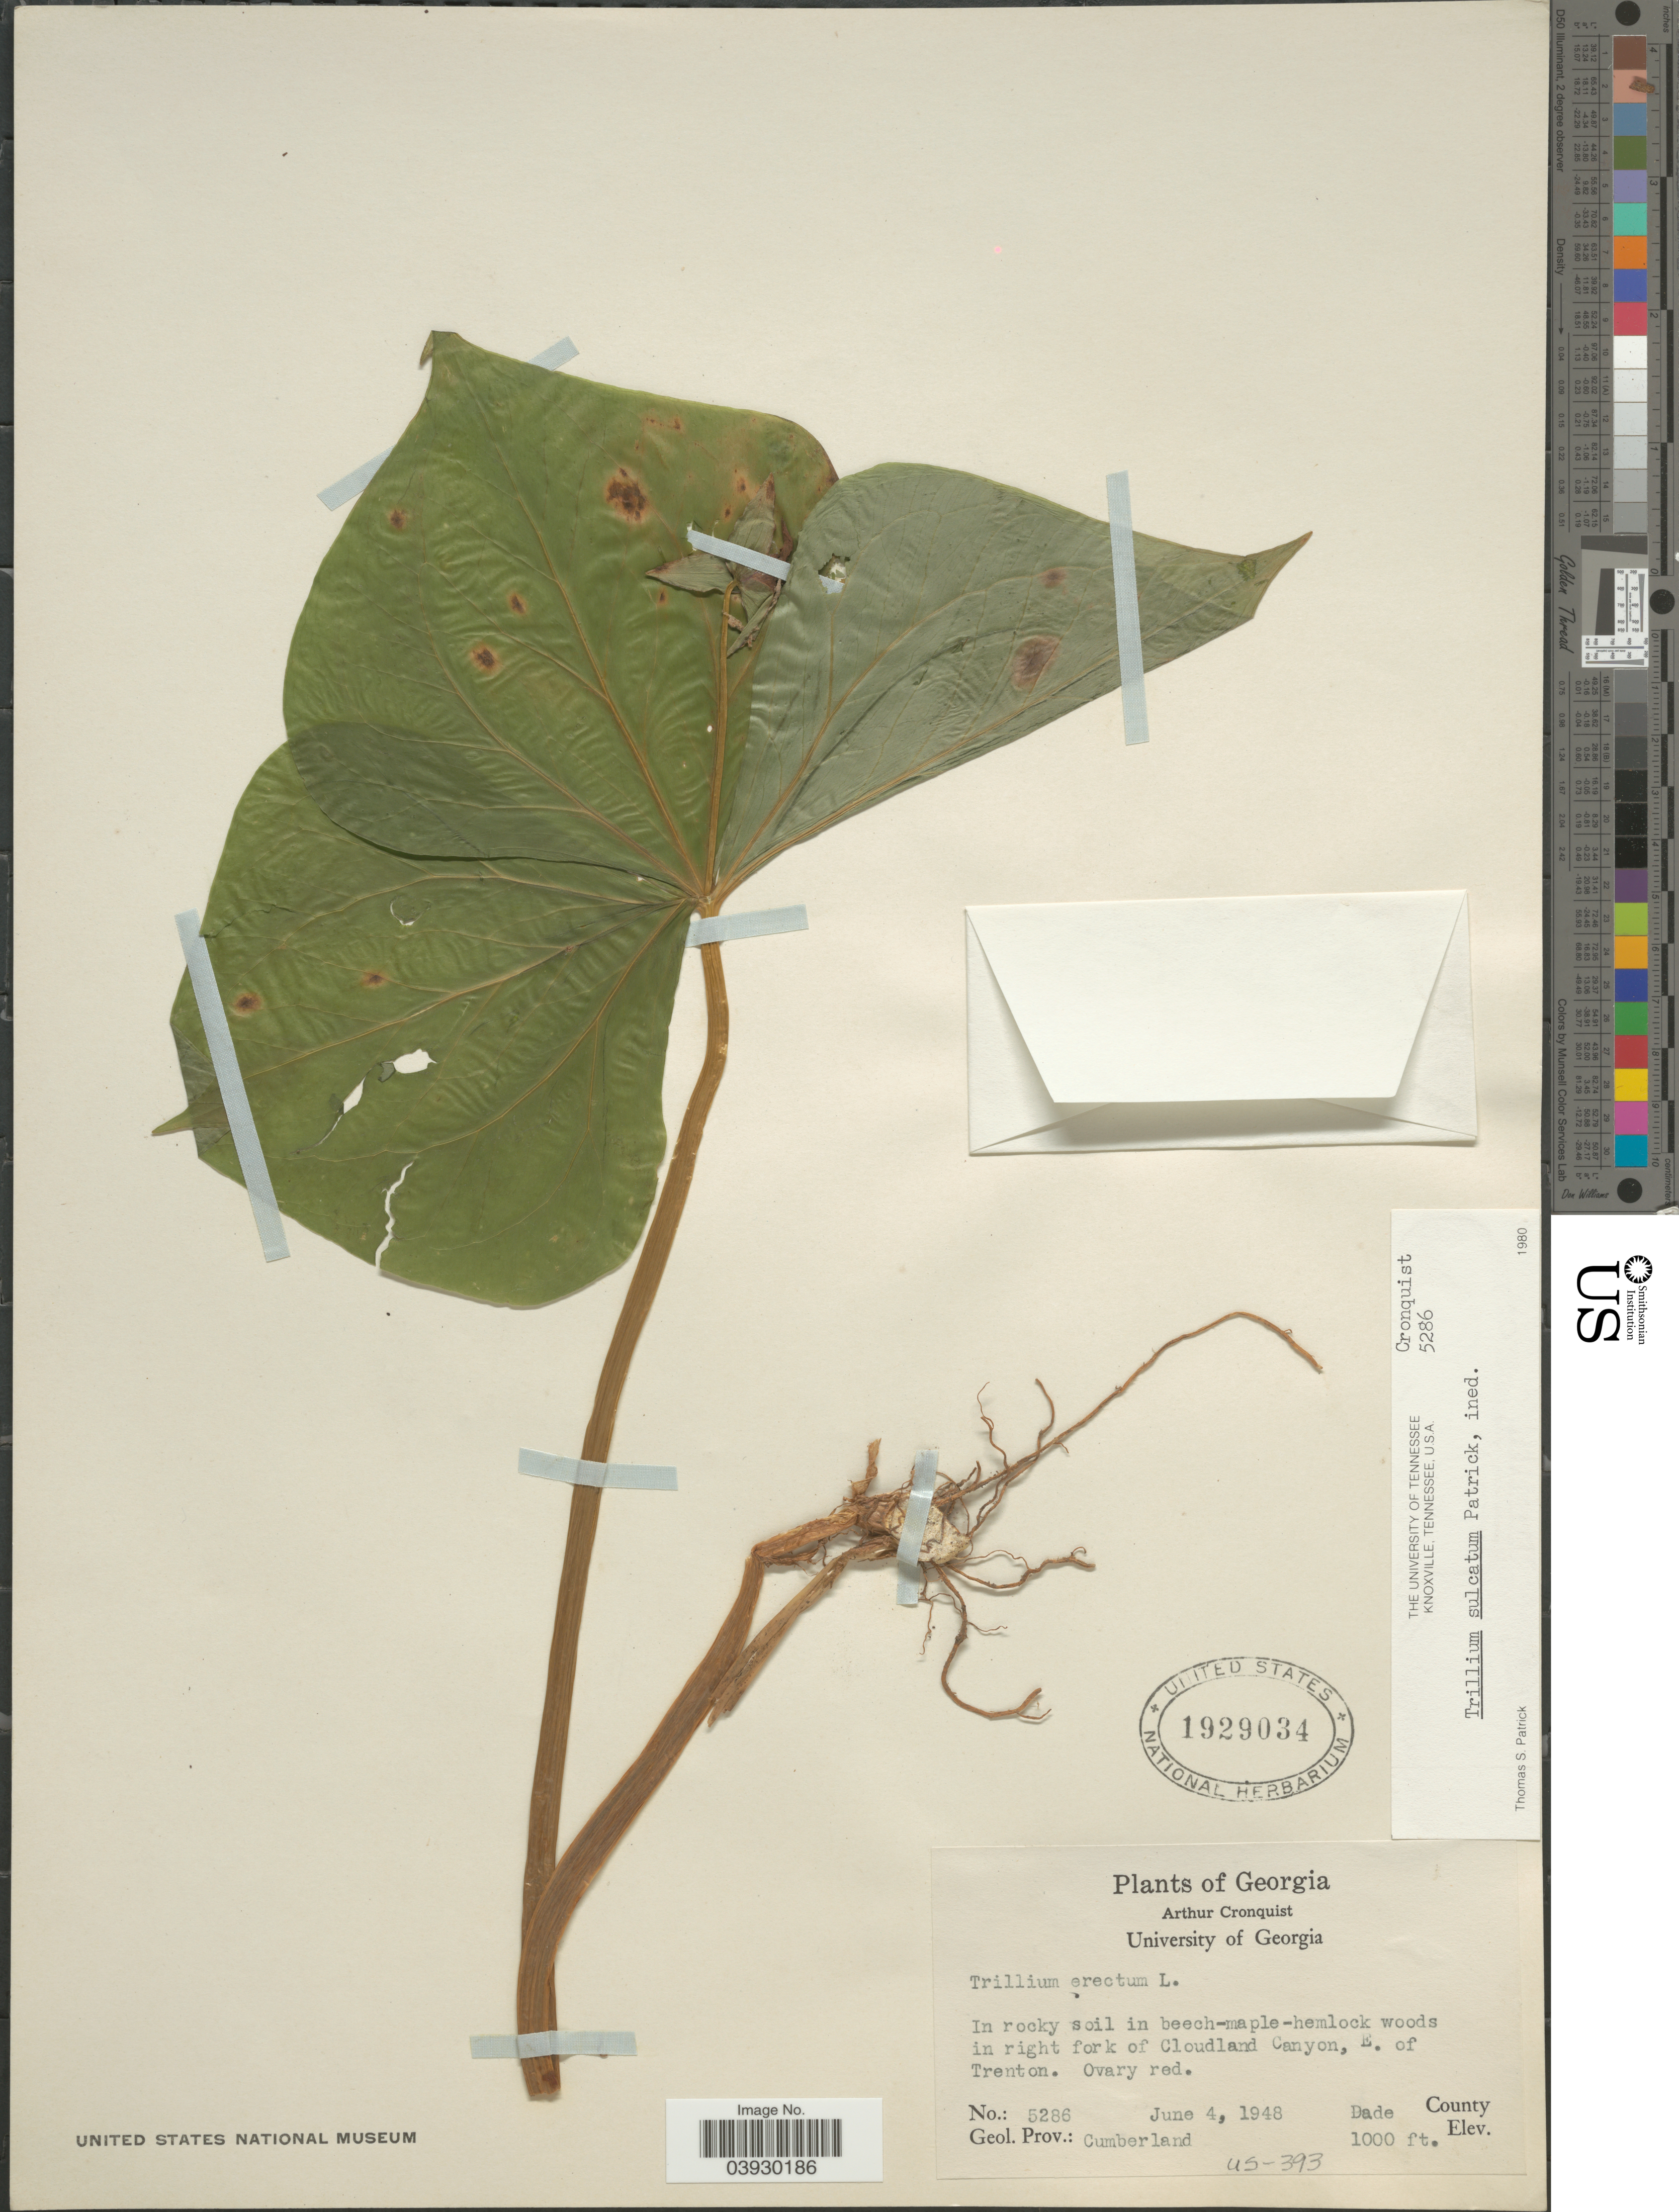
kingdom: Plantae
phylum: Tracheophyta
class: Liliopsida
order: Liliales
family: Melanthiaceae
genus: Trillium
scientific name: Trillium sulcatum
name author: T.S. Patrick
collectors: A. J. Cronquist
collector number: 5286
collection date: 1948-06-04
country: United States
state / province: Georgia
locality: In right fork of Cloudland Canyon, E. of Trenton. Dade County. Geol. Prov.: Cumberland.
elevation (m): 305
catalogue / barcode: US 1929034